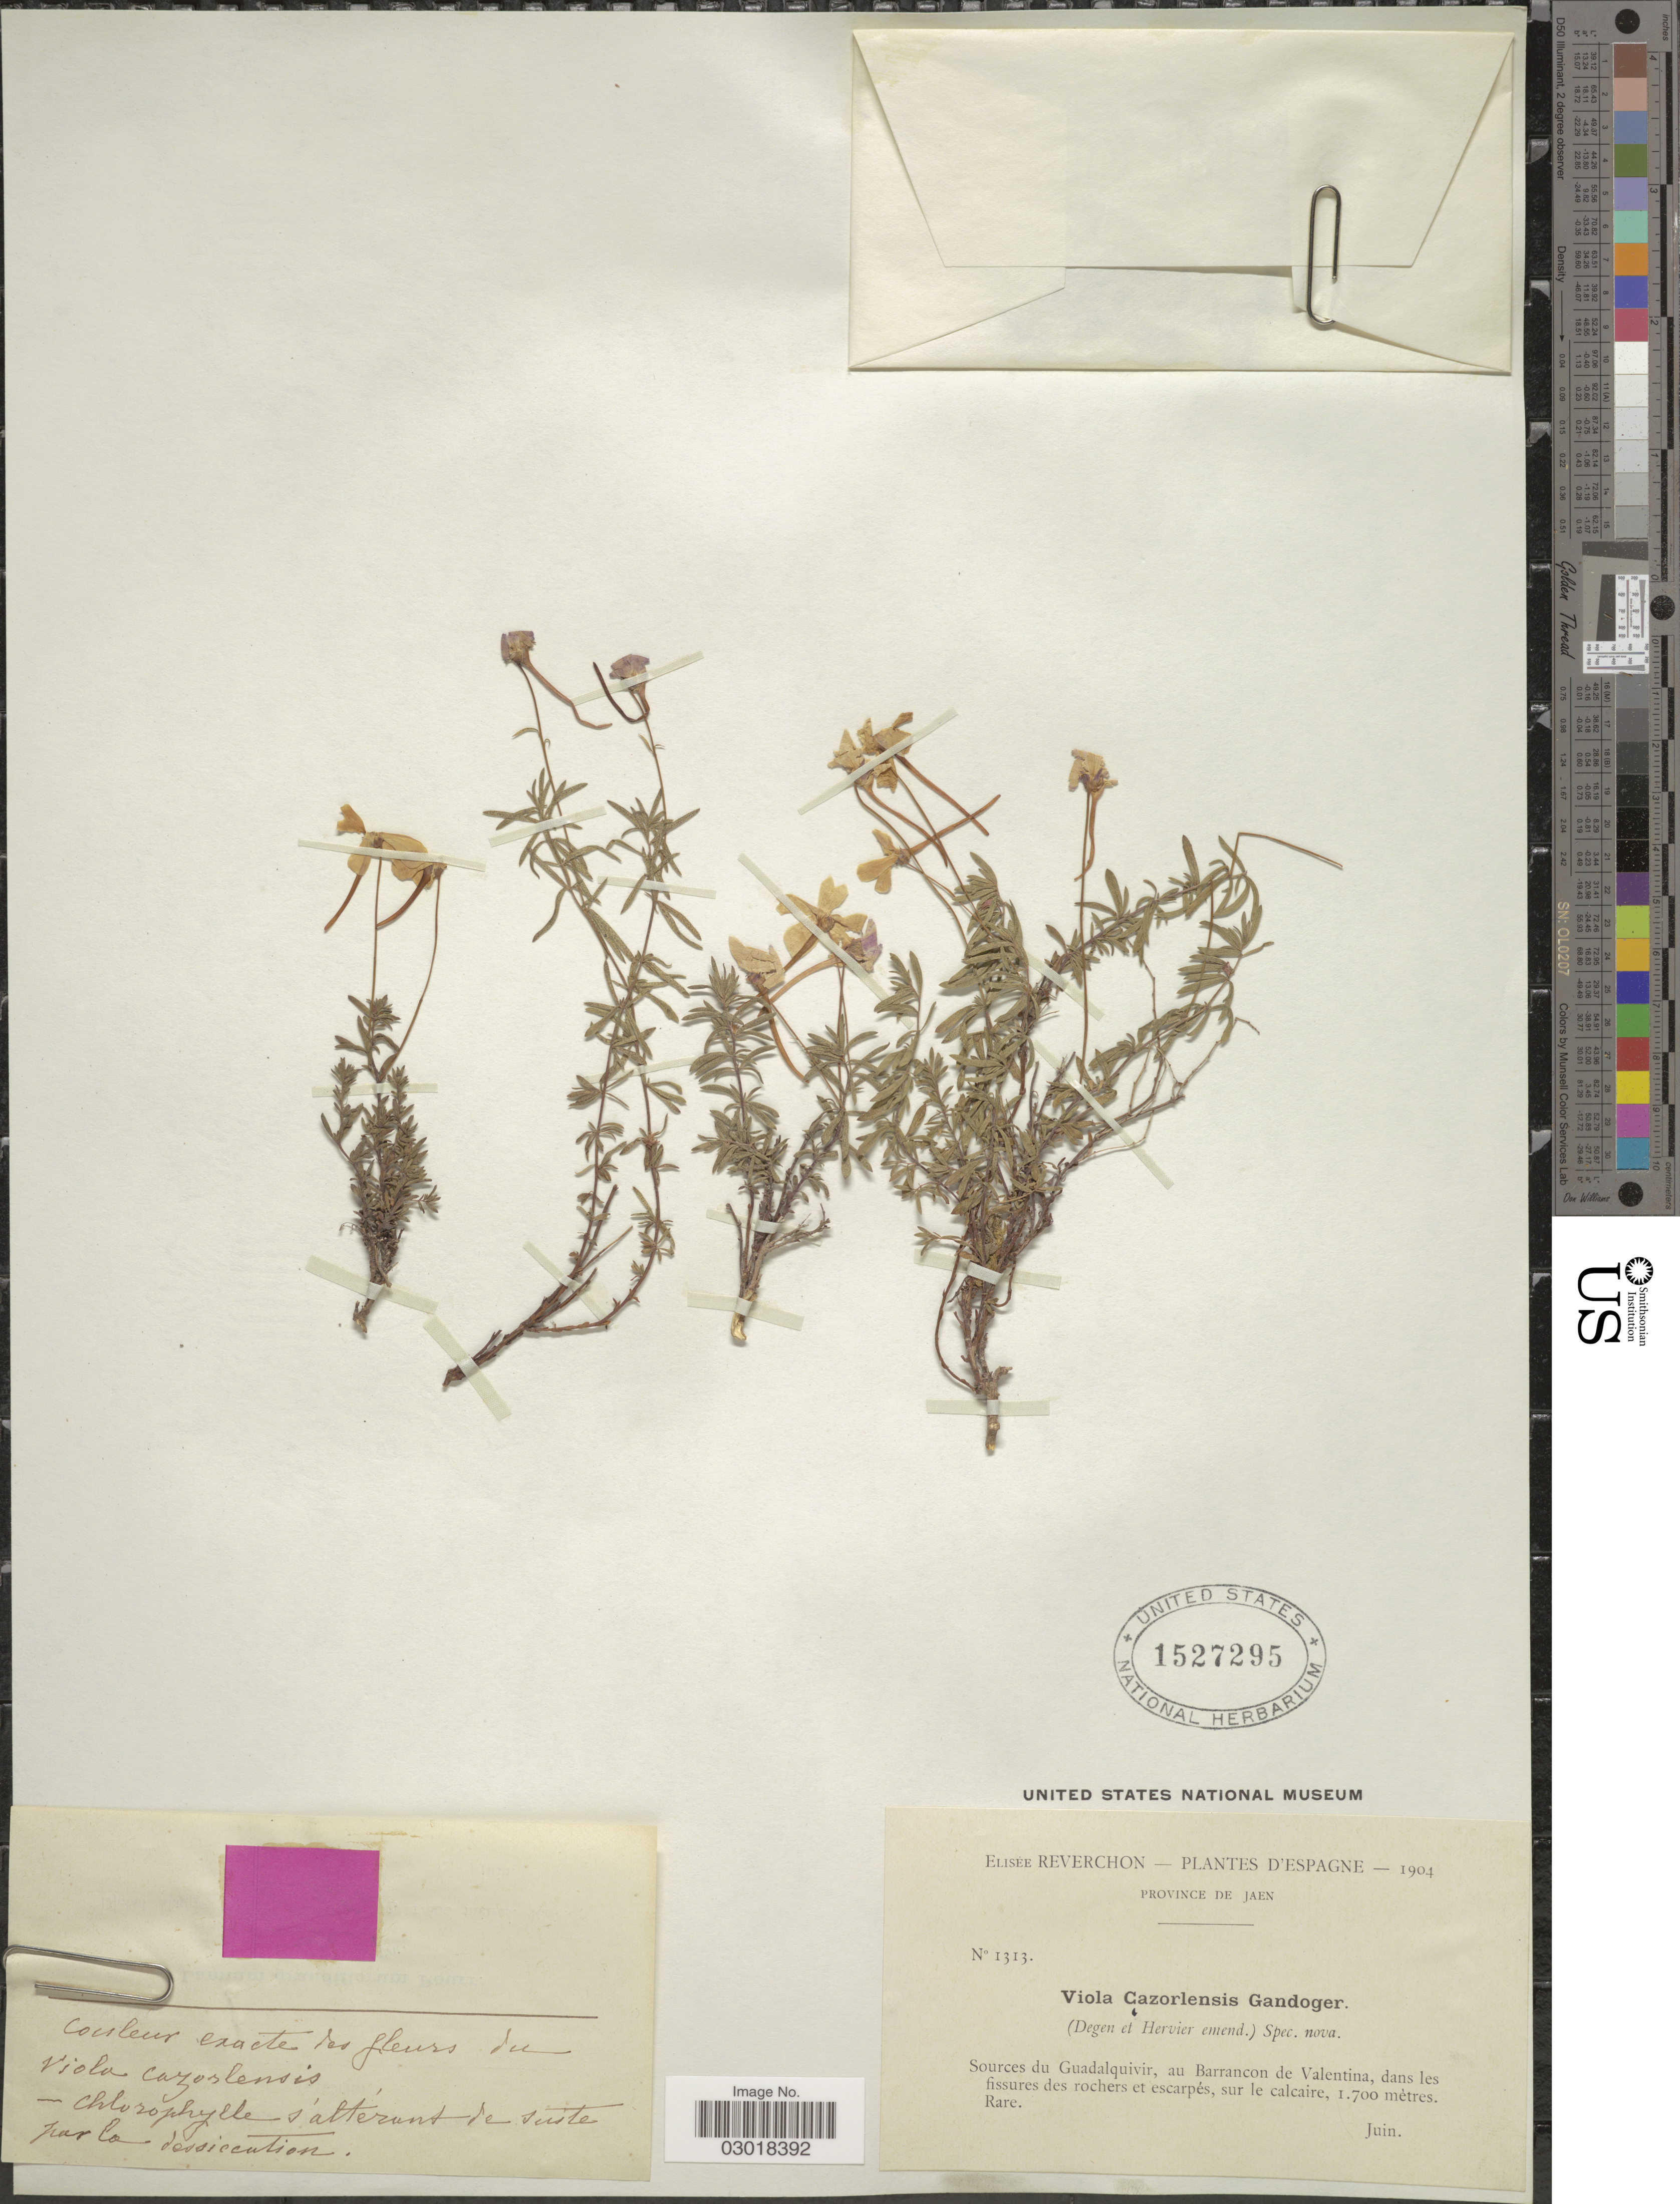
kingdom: Plantae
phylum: Tracheophyta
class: Magnoliopsida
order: Malpighiales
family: Violaceae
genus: Viola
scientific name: Viola cazorlensis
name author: Gand.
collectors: E. Reverchon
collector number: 1313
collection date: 1904-06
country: Spain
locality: Province de Jaen. Sources du Guadalquivir, au Barrancon de Valentia, dans les fissures des rochers et escarpés, sur le calcaire.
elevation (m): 1700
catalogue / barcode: US 1527295